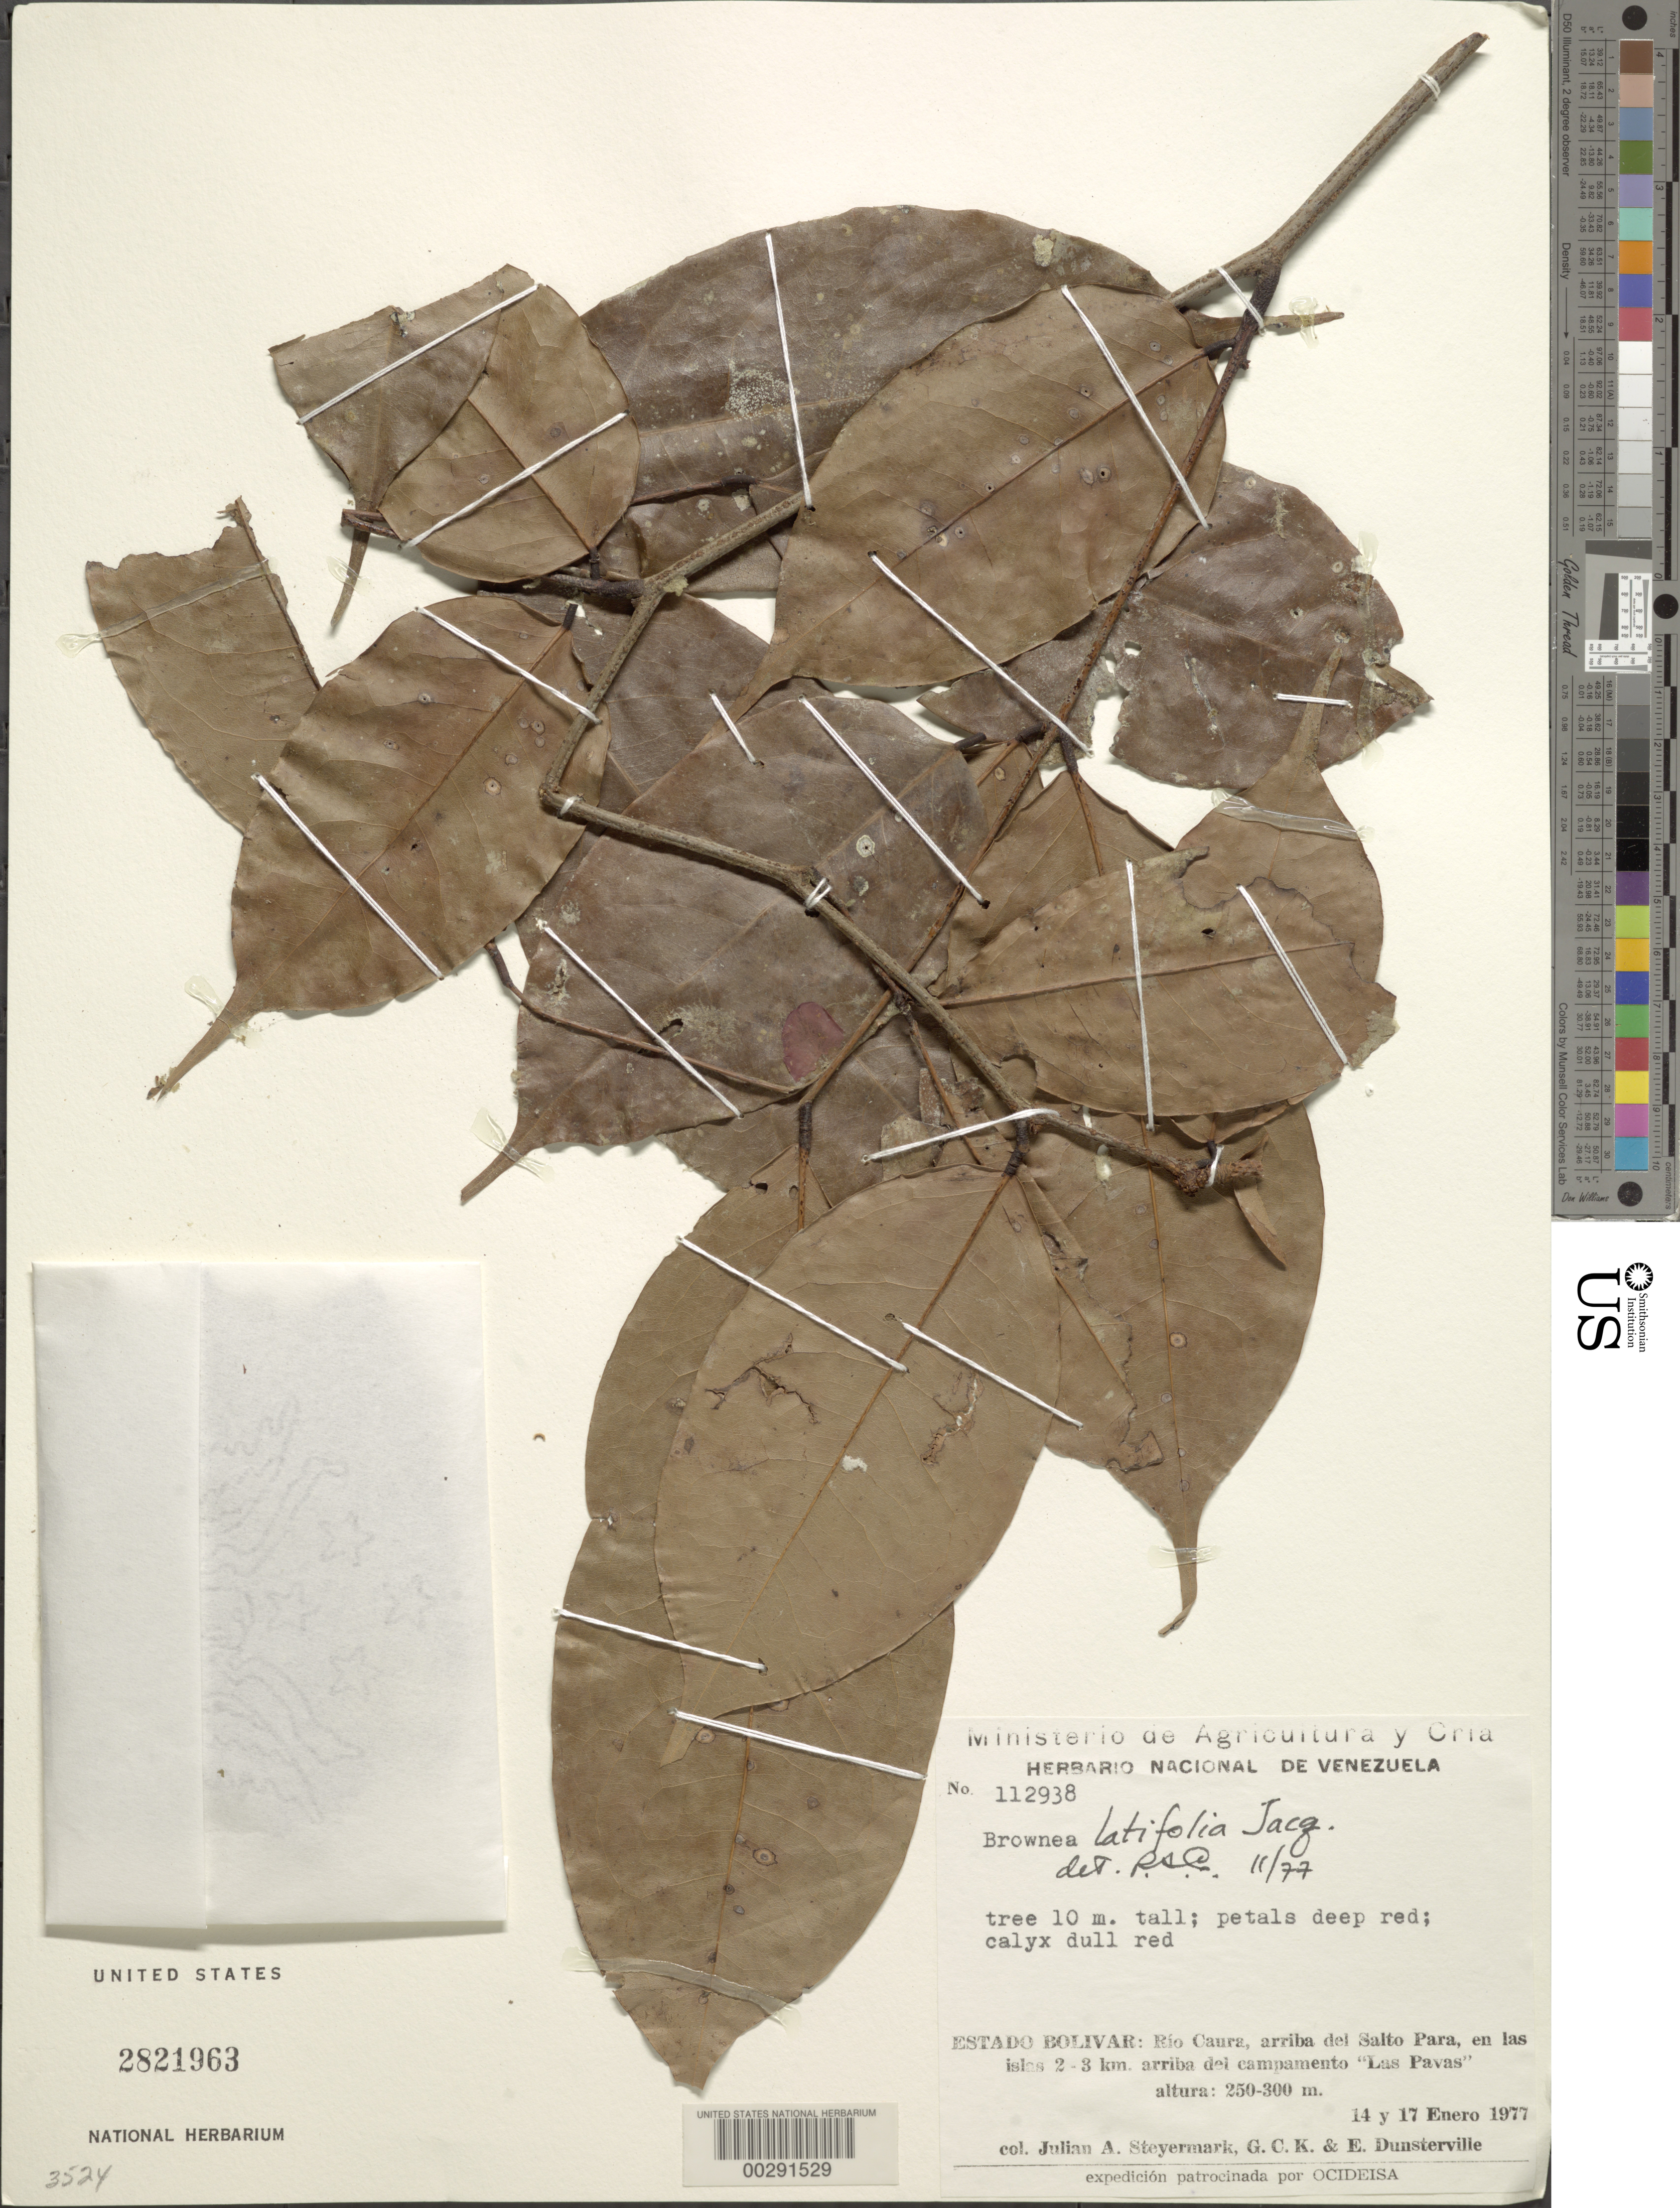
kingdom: Plantae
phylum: Tracheophyta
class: Magnoliopsida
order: Fabales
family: Fabaceae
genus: Brownea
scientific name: Brownea latifolia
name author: Jacq.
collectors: J. Steyermark, G. C. K. Dunsterville & E. Dunsterville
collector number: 112938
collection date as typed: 14 Jan 1977 and 17 Jan 1977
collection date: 1977-01-14,1977-01-17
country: Venezuela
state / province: Bolivar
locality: Rio Caura, above Salto Para, on the islands 2-3 km above the encampment "Las Pavas"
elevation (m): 250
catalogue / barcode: US 2821963